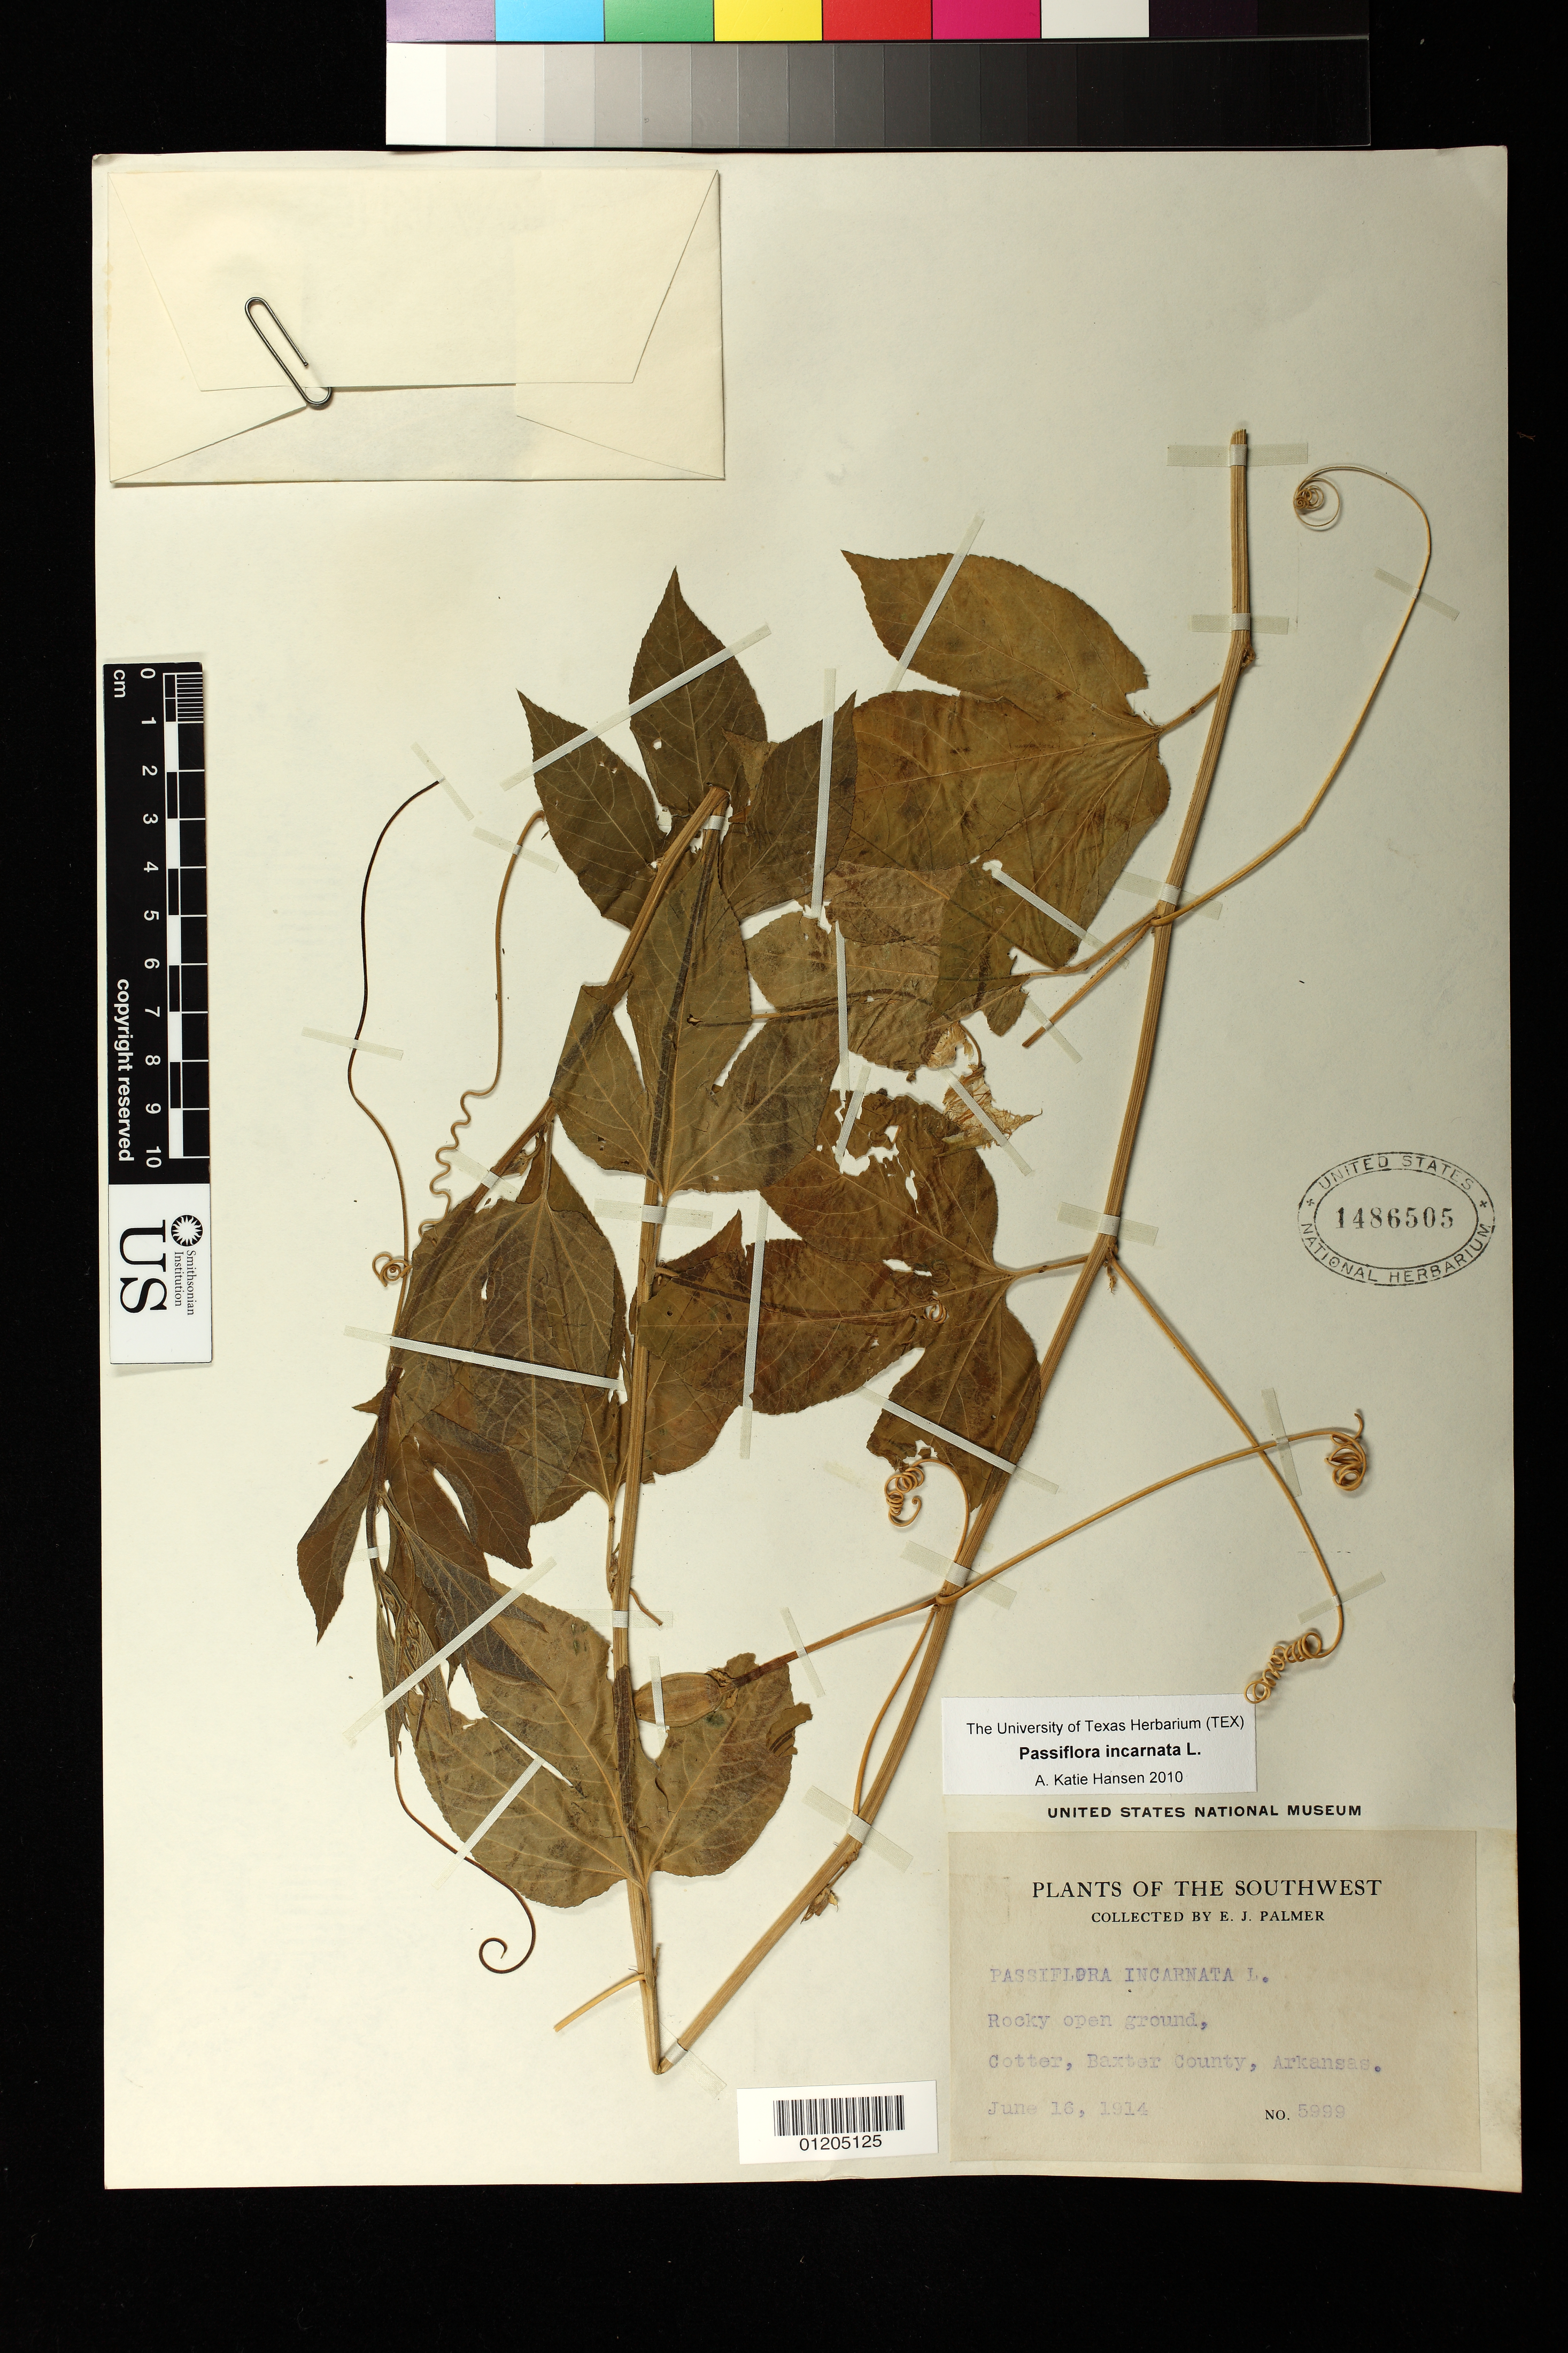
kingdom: Plantae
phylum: Tracheophyta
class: Magnoliopsida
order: Malpighiales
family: Passifloraceae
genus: Passiflora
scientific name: Passiflora incarnata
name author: L.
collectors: E. J. Palmer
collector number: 5999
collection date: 1914-06-16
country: United States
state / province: Arkansas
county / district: Baxter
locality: Cotter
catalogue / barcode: US 1486505